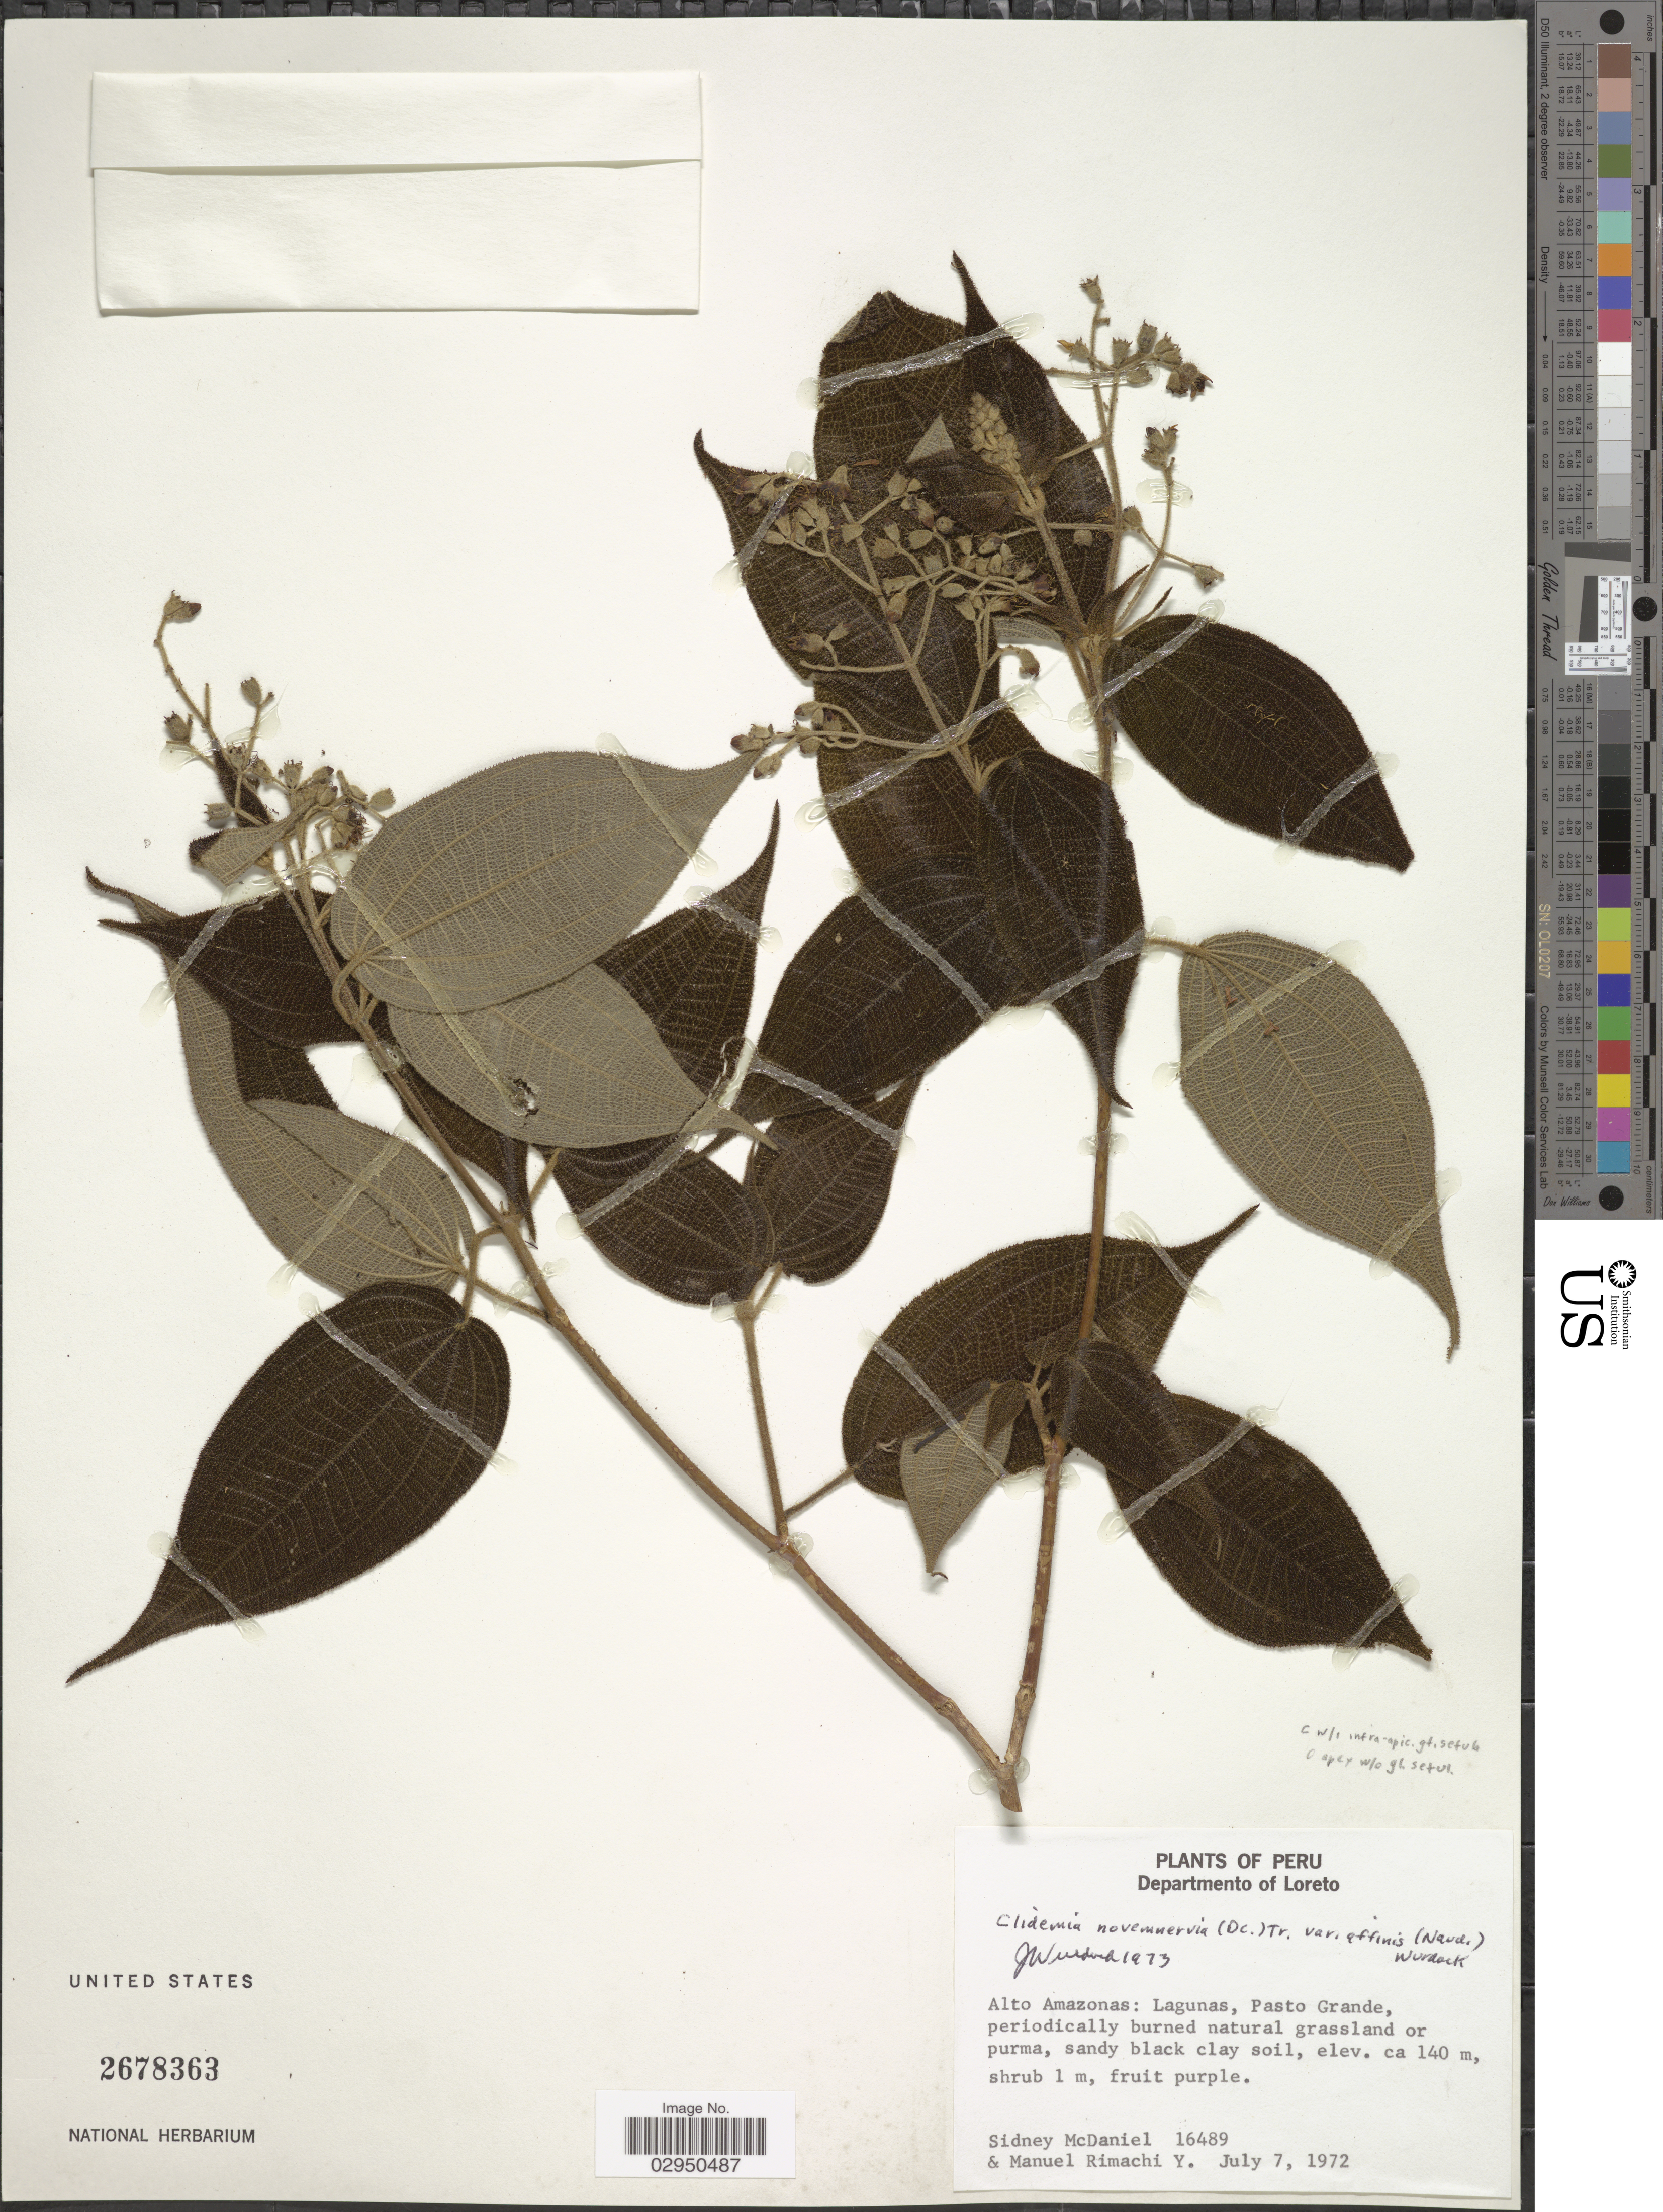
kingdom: Plantae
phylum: Tracheophyta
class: Magnoliopsida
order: Myrtales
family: Melastomataceae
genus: Clidemia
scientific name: Clidemia novemnervia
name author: (DC.) Triana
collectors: S. McDaniel & M. Rimachi Y.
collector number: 16489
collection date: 1972-07-07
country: Peru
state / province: Loreto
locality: Departmento of Loreto. Alto Amazonas: Lagunas, Pasto Grande.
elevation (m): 140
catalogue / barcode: US 2678363